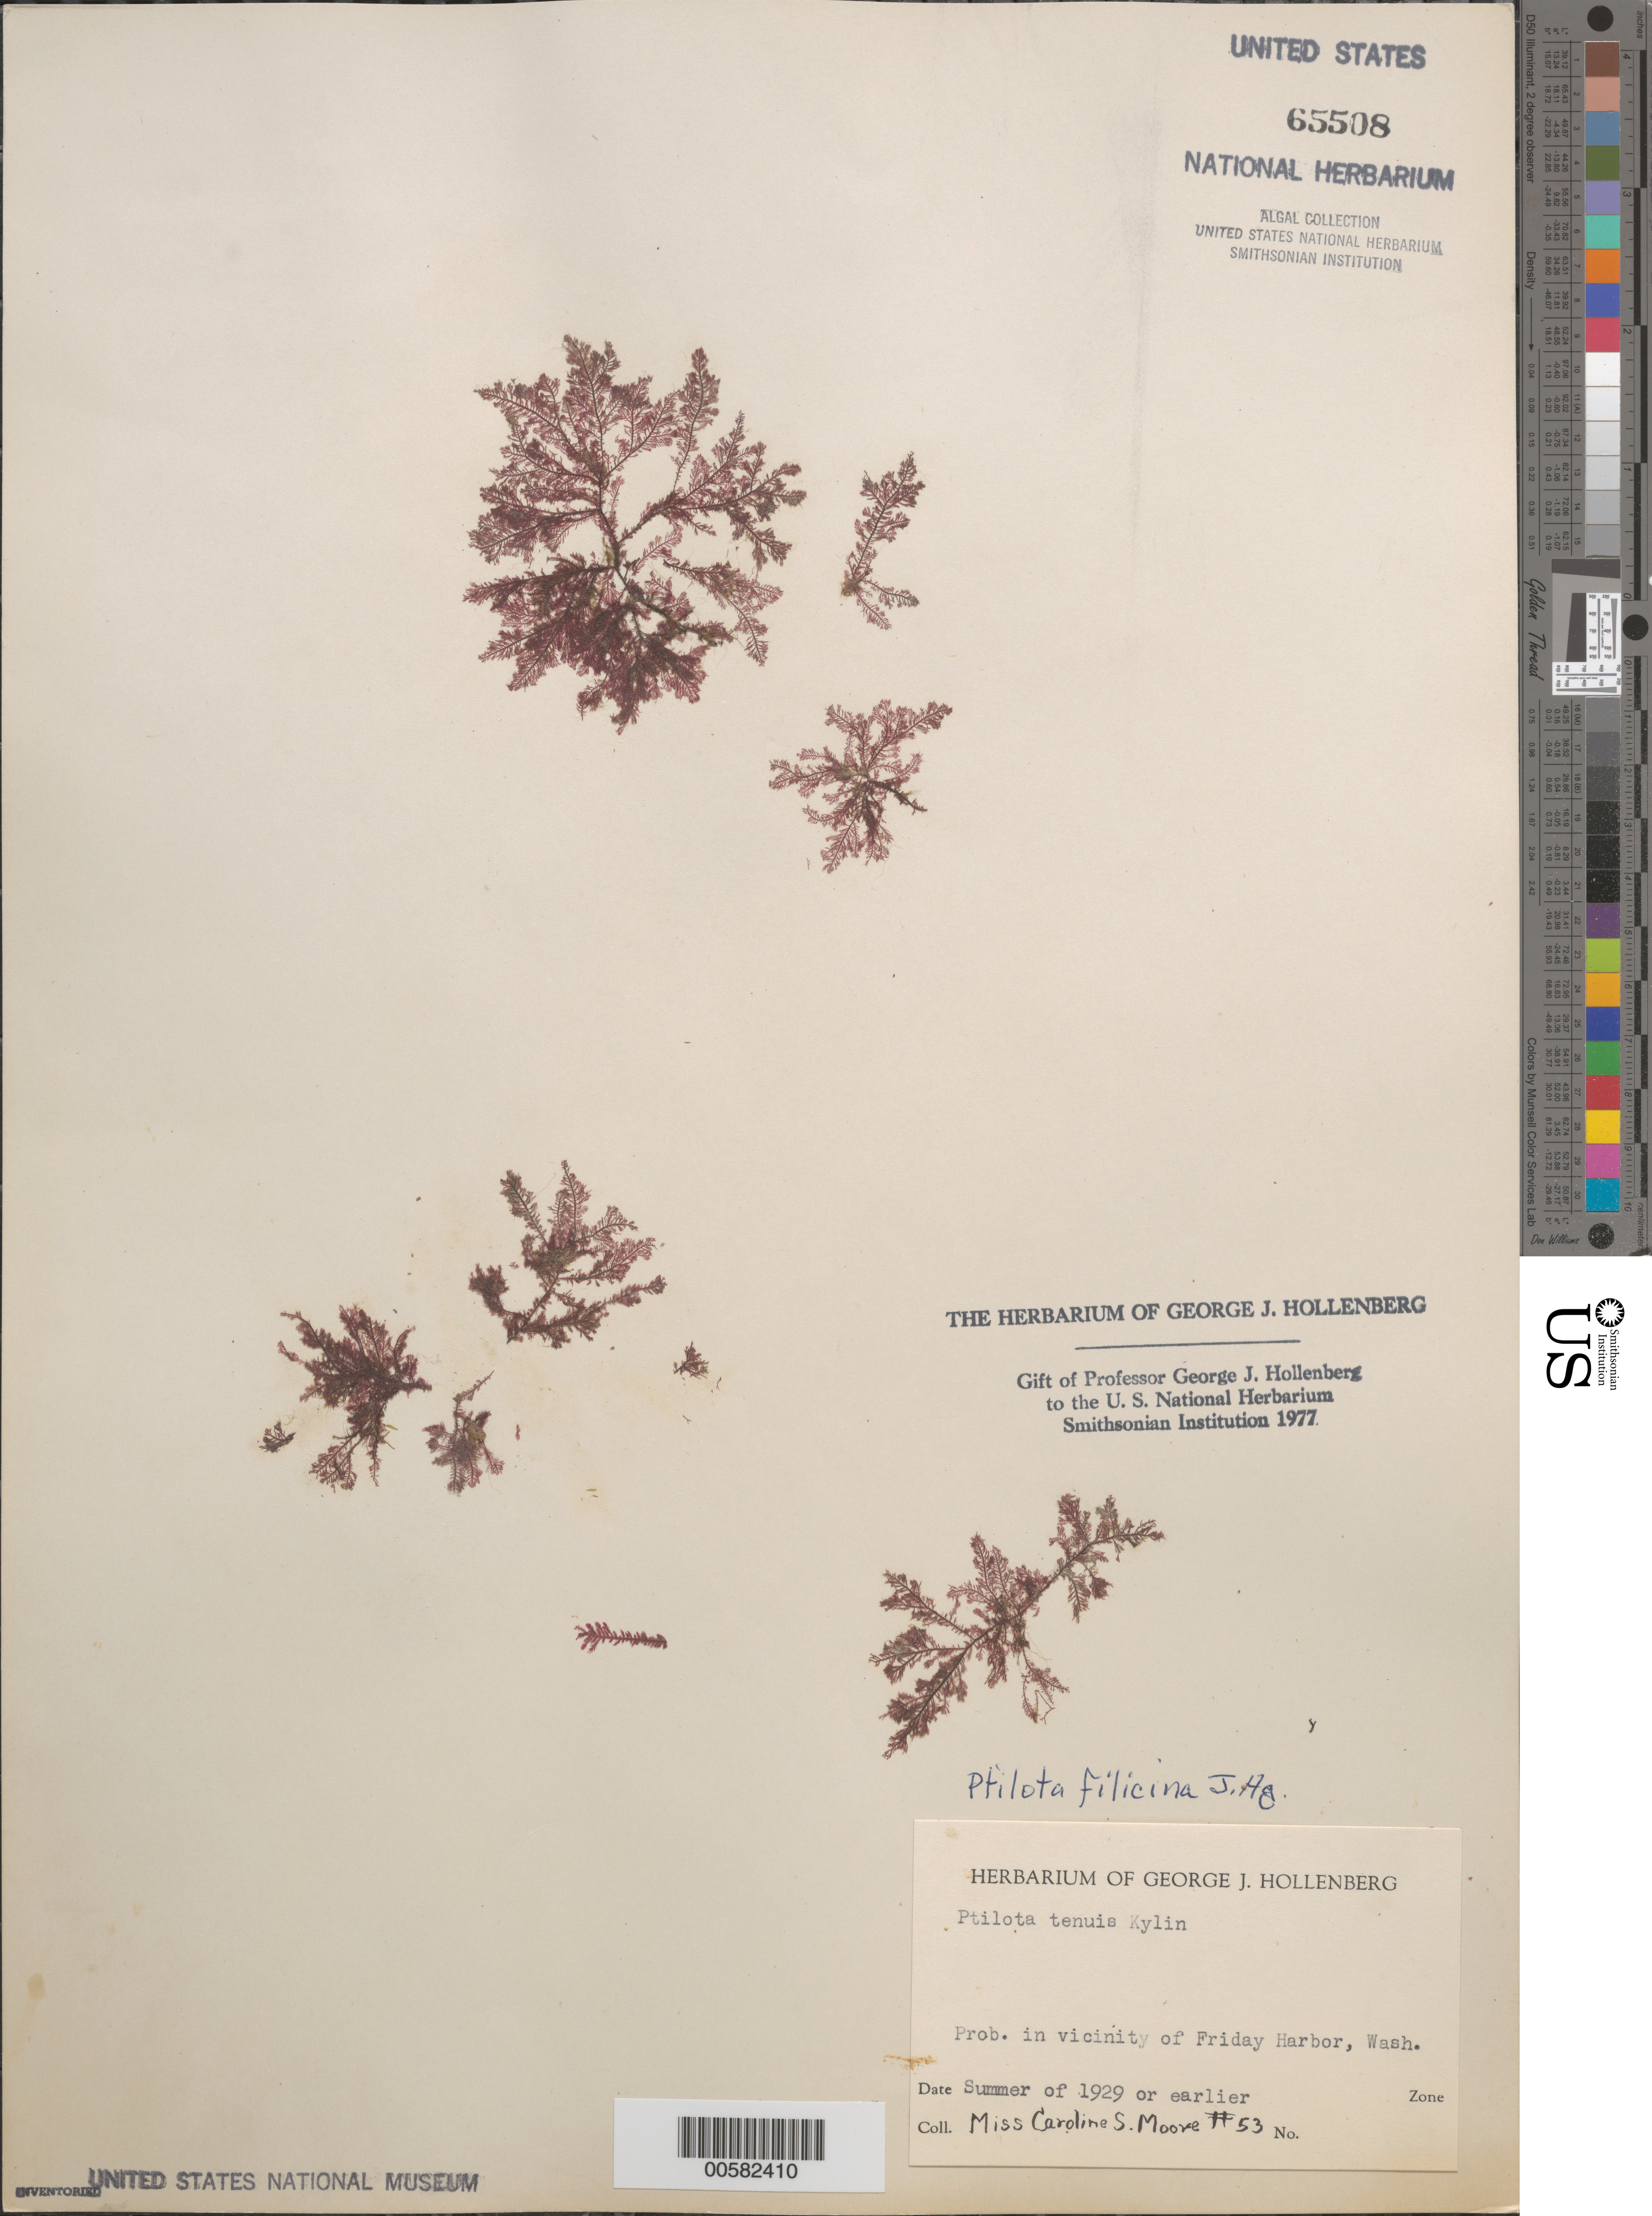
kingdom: Plantae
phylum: Rhodophyta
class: Florideophyceae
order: Ceramiales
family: Wrangeliaceae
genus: Ptilota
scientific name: Ptilota filicina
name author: J. Agardh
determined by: Hollenberg, George J.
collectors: C. Moore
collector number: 53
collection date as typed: Sum 1929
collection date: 1929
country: United States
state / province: Washington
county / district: San Juan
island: San Juan Island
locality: Probably Friday Harbor area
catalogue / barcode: US 65508